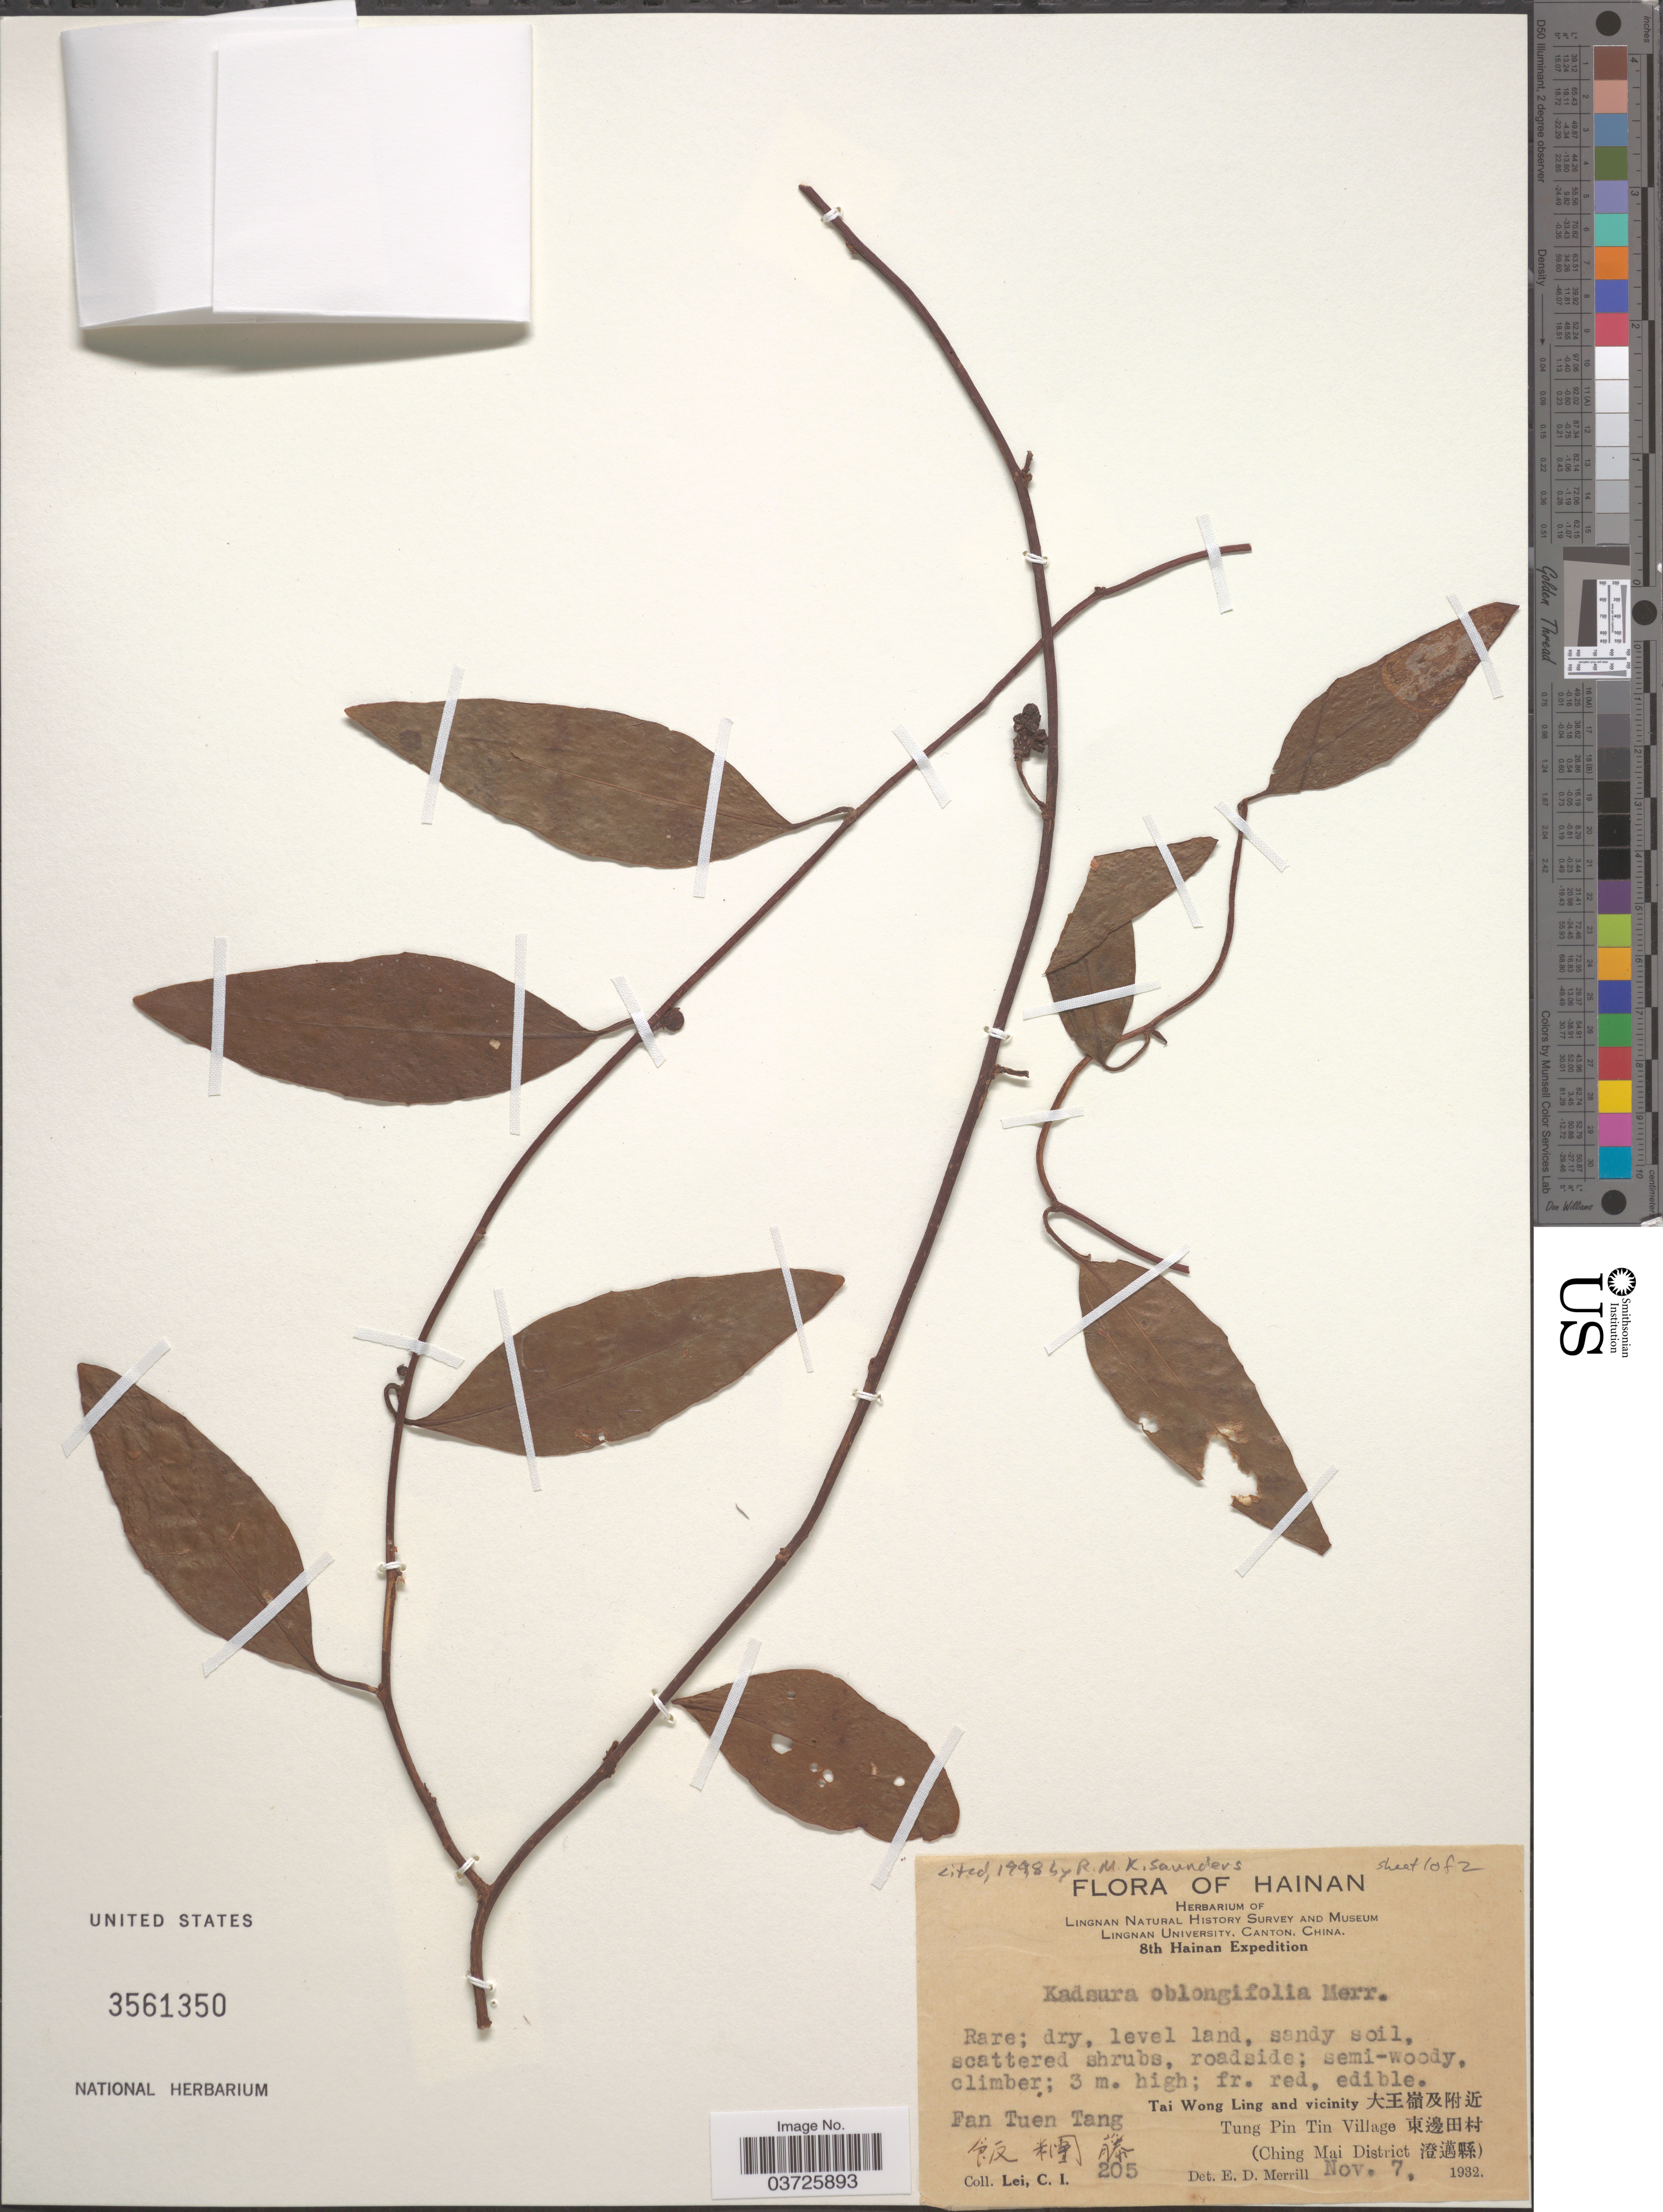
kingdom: Plantae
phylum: Tracheophyta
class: Magnoliopsida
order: Austrobaileyales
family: Schisandraceae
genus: Kadsura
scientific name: Kadsura oblongifolia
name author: Merr.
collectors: C. I. Lei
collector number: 205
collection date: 1932-11-07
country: China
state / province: Hainan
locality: Fan Tuen Tang X. Tai Wong Ling and vicinity X. Tung Pin Tin Village X. (Ching Mai District X).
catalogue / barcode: US 3561350